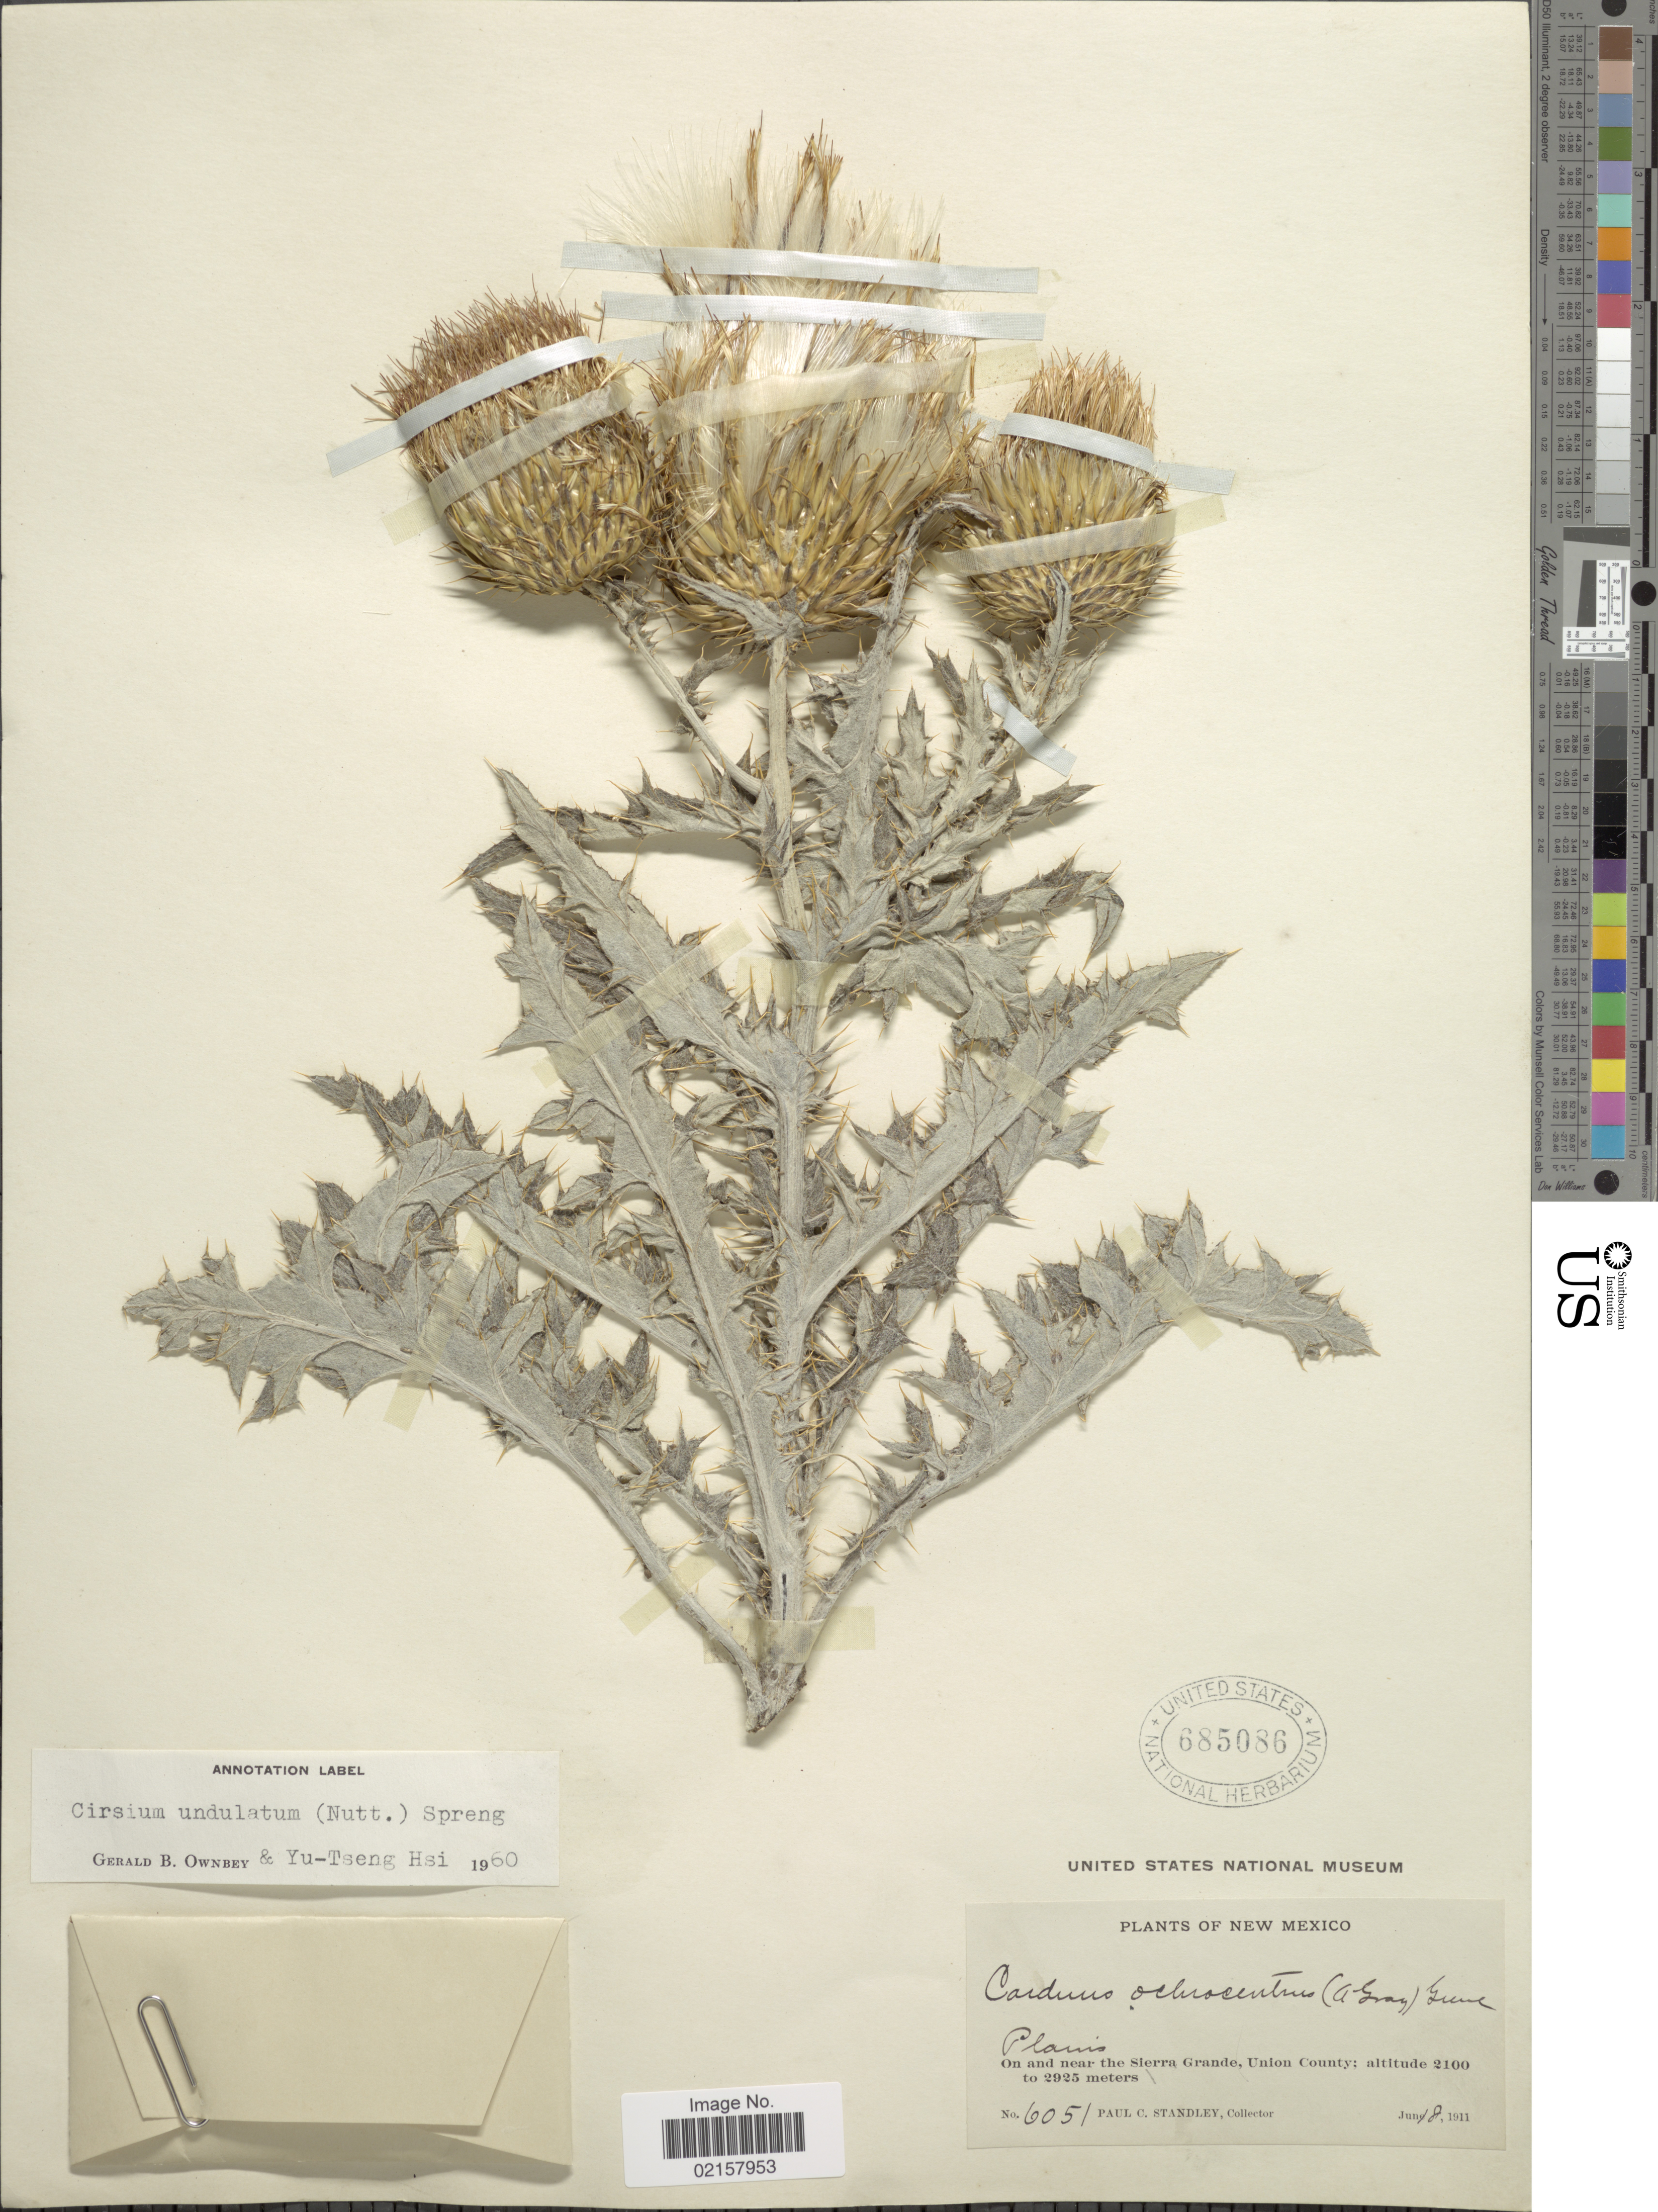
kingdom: Plantae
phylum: Tracheophyta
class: Magnoliopsida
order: Asterales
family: Asteraceae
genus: Cirsium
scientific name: Cirsium undulatum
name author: (Nutt.) Spreng.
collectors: P. C. Standley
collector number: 6051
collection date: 1911-06-18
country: United States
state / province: New Mexico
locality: Plains, on and near the Sierra Grande, Union County.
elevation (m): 2100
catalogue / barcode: US 685086